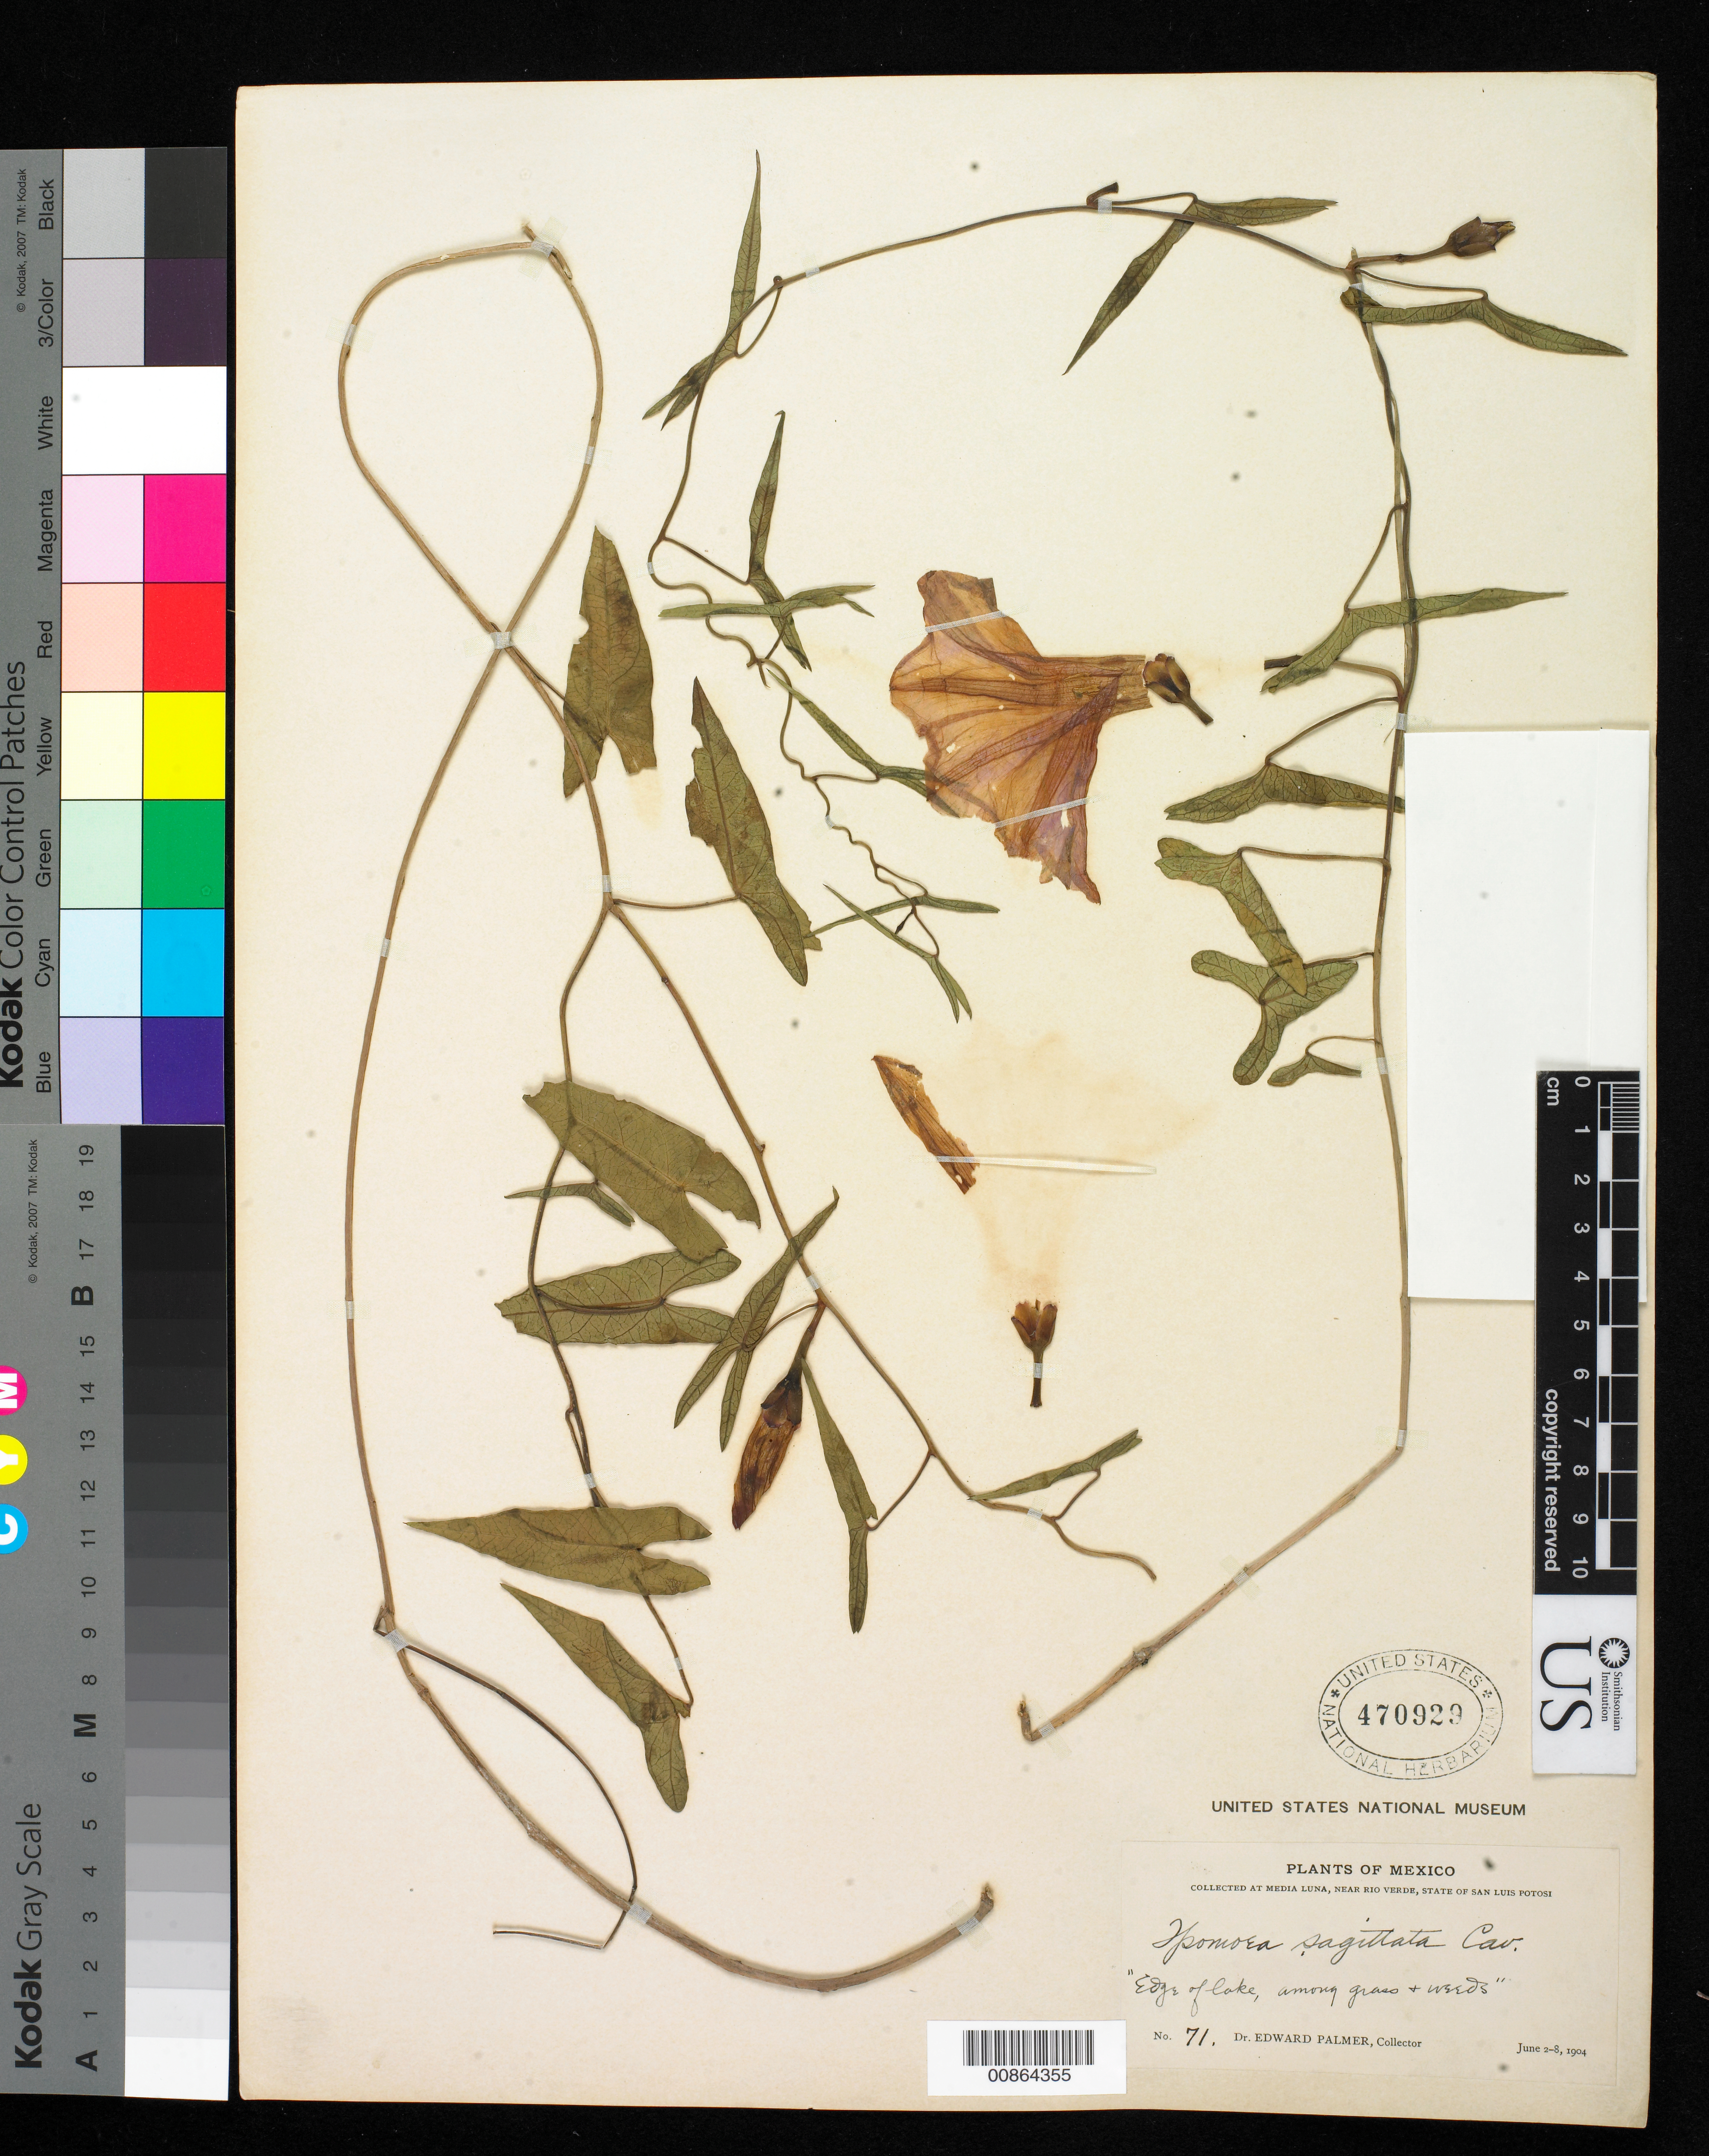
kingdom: Plantae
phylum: Tracheophyta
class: Magnoliopsida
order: Solanales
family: Convolvulaceae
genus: Ipomoea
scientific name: Ipomoea sagittata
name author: Poir.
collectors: E. Palmer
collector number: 71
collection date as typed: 02 Jun 1904 to 08 Jun 1904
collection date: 1904-06-02/1904-06-08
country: Mexico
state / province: San Luis Potosí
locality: Media Luna, near Rio Verde, San Luis Potosí.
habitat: Edge of Lake, among grass and weeds.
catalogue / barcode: US 470929